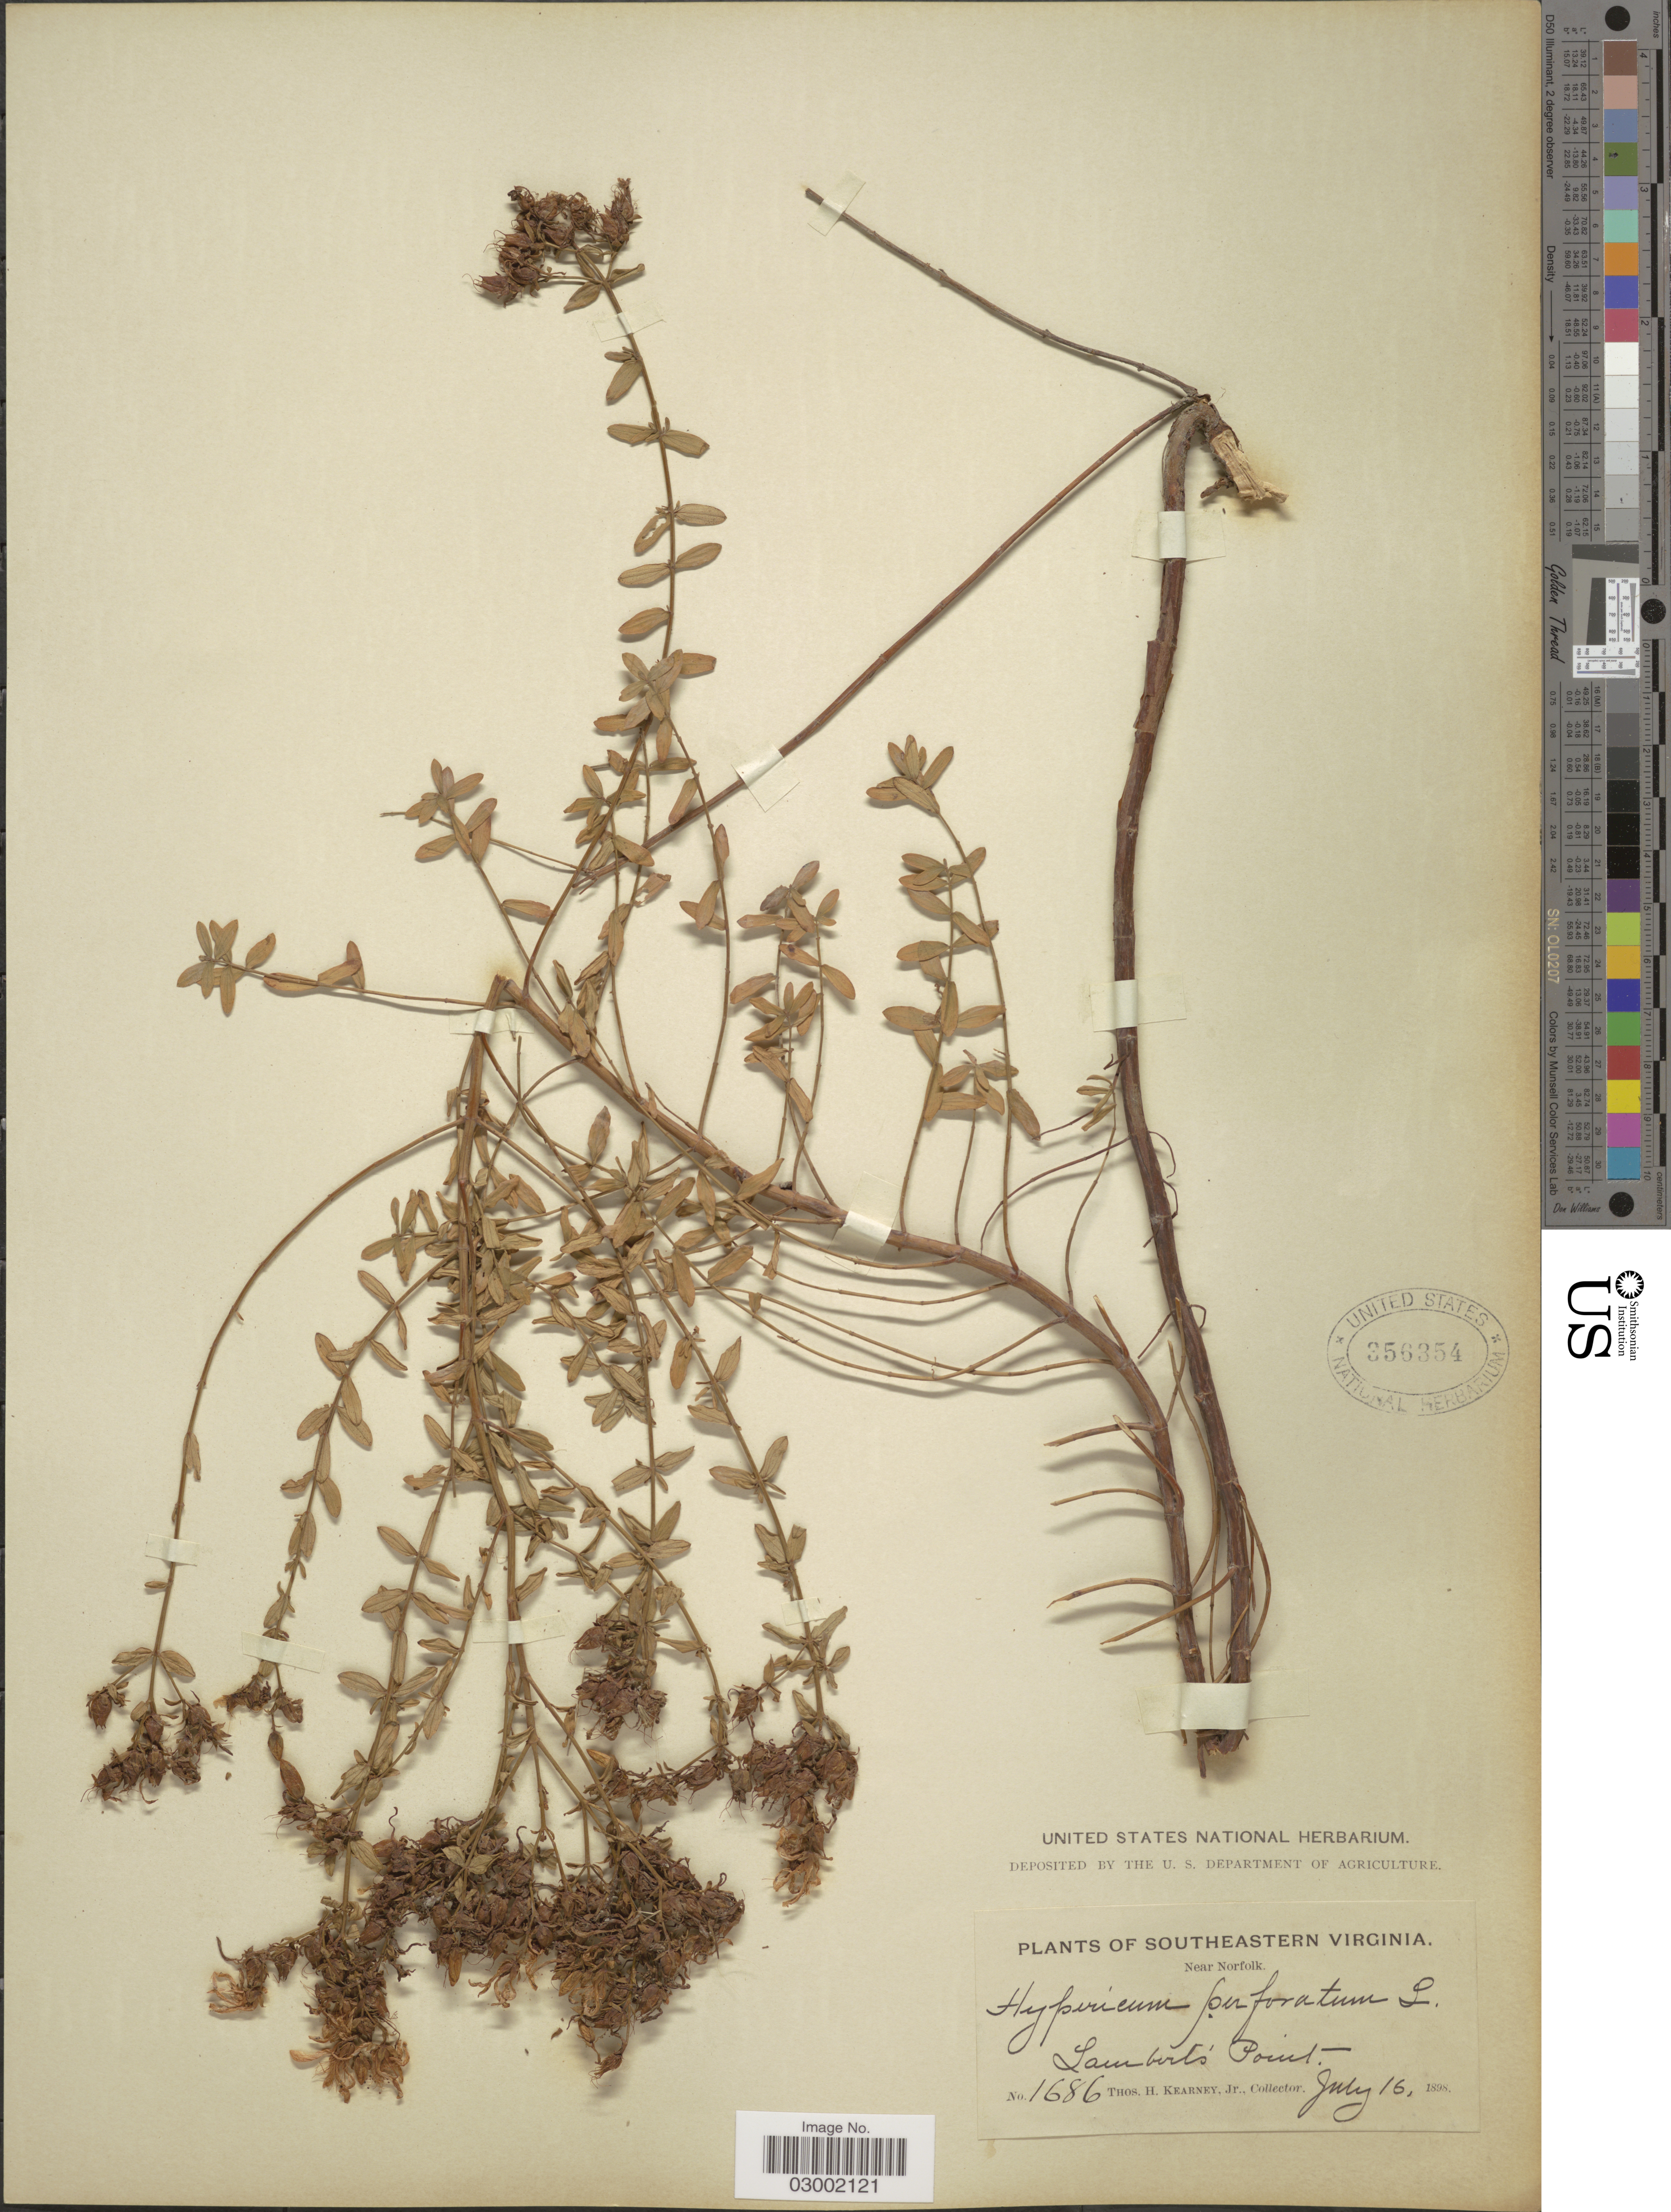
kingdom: Plantae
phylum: Tracheophyta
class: Magnoliopsida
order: Malpighiales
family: Hypericaceae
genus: Hypericum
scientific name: Hypericum perforatum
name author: L.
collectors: T. H. Kearney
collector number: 1686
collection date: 1898-07-16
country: United States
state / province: Virginia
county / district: City of Norfolk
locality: Southeastern Virginia. Near Norfolk. Lambert's Point.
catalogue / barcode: US 356354